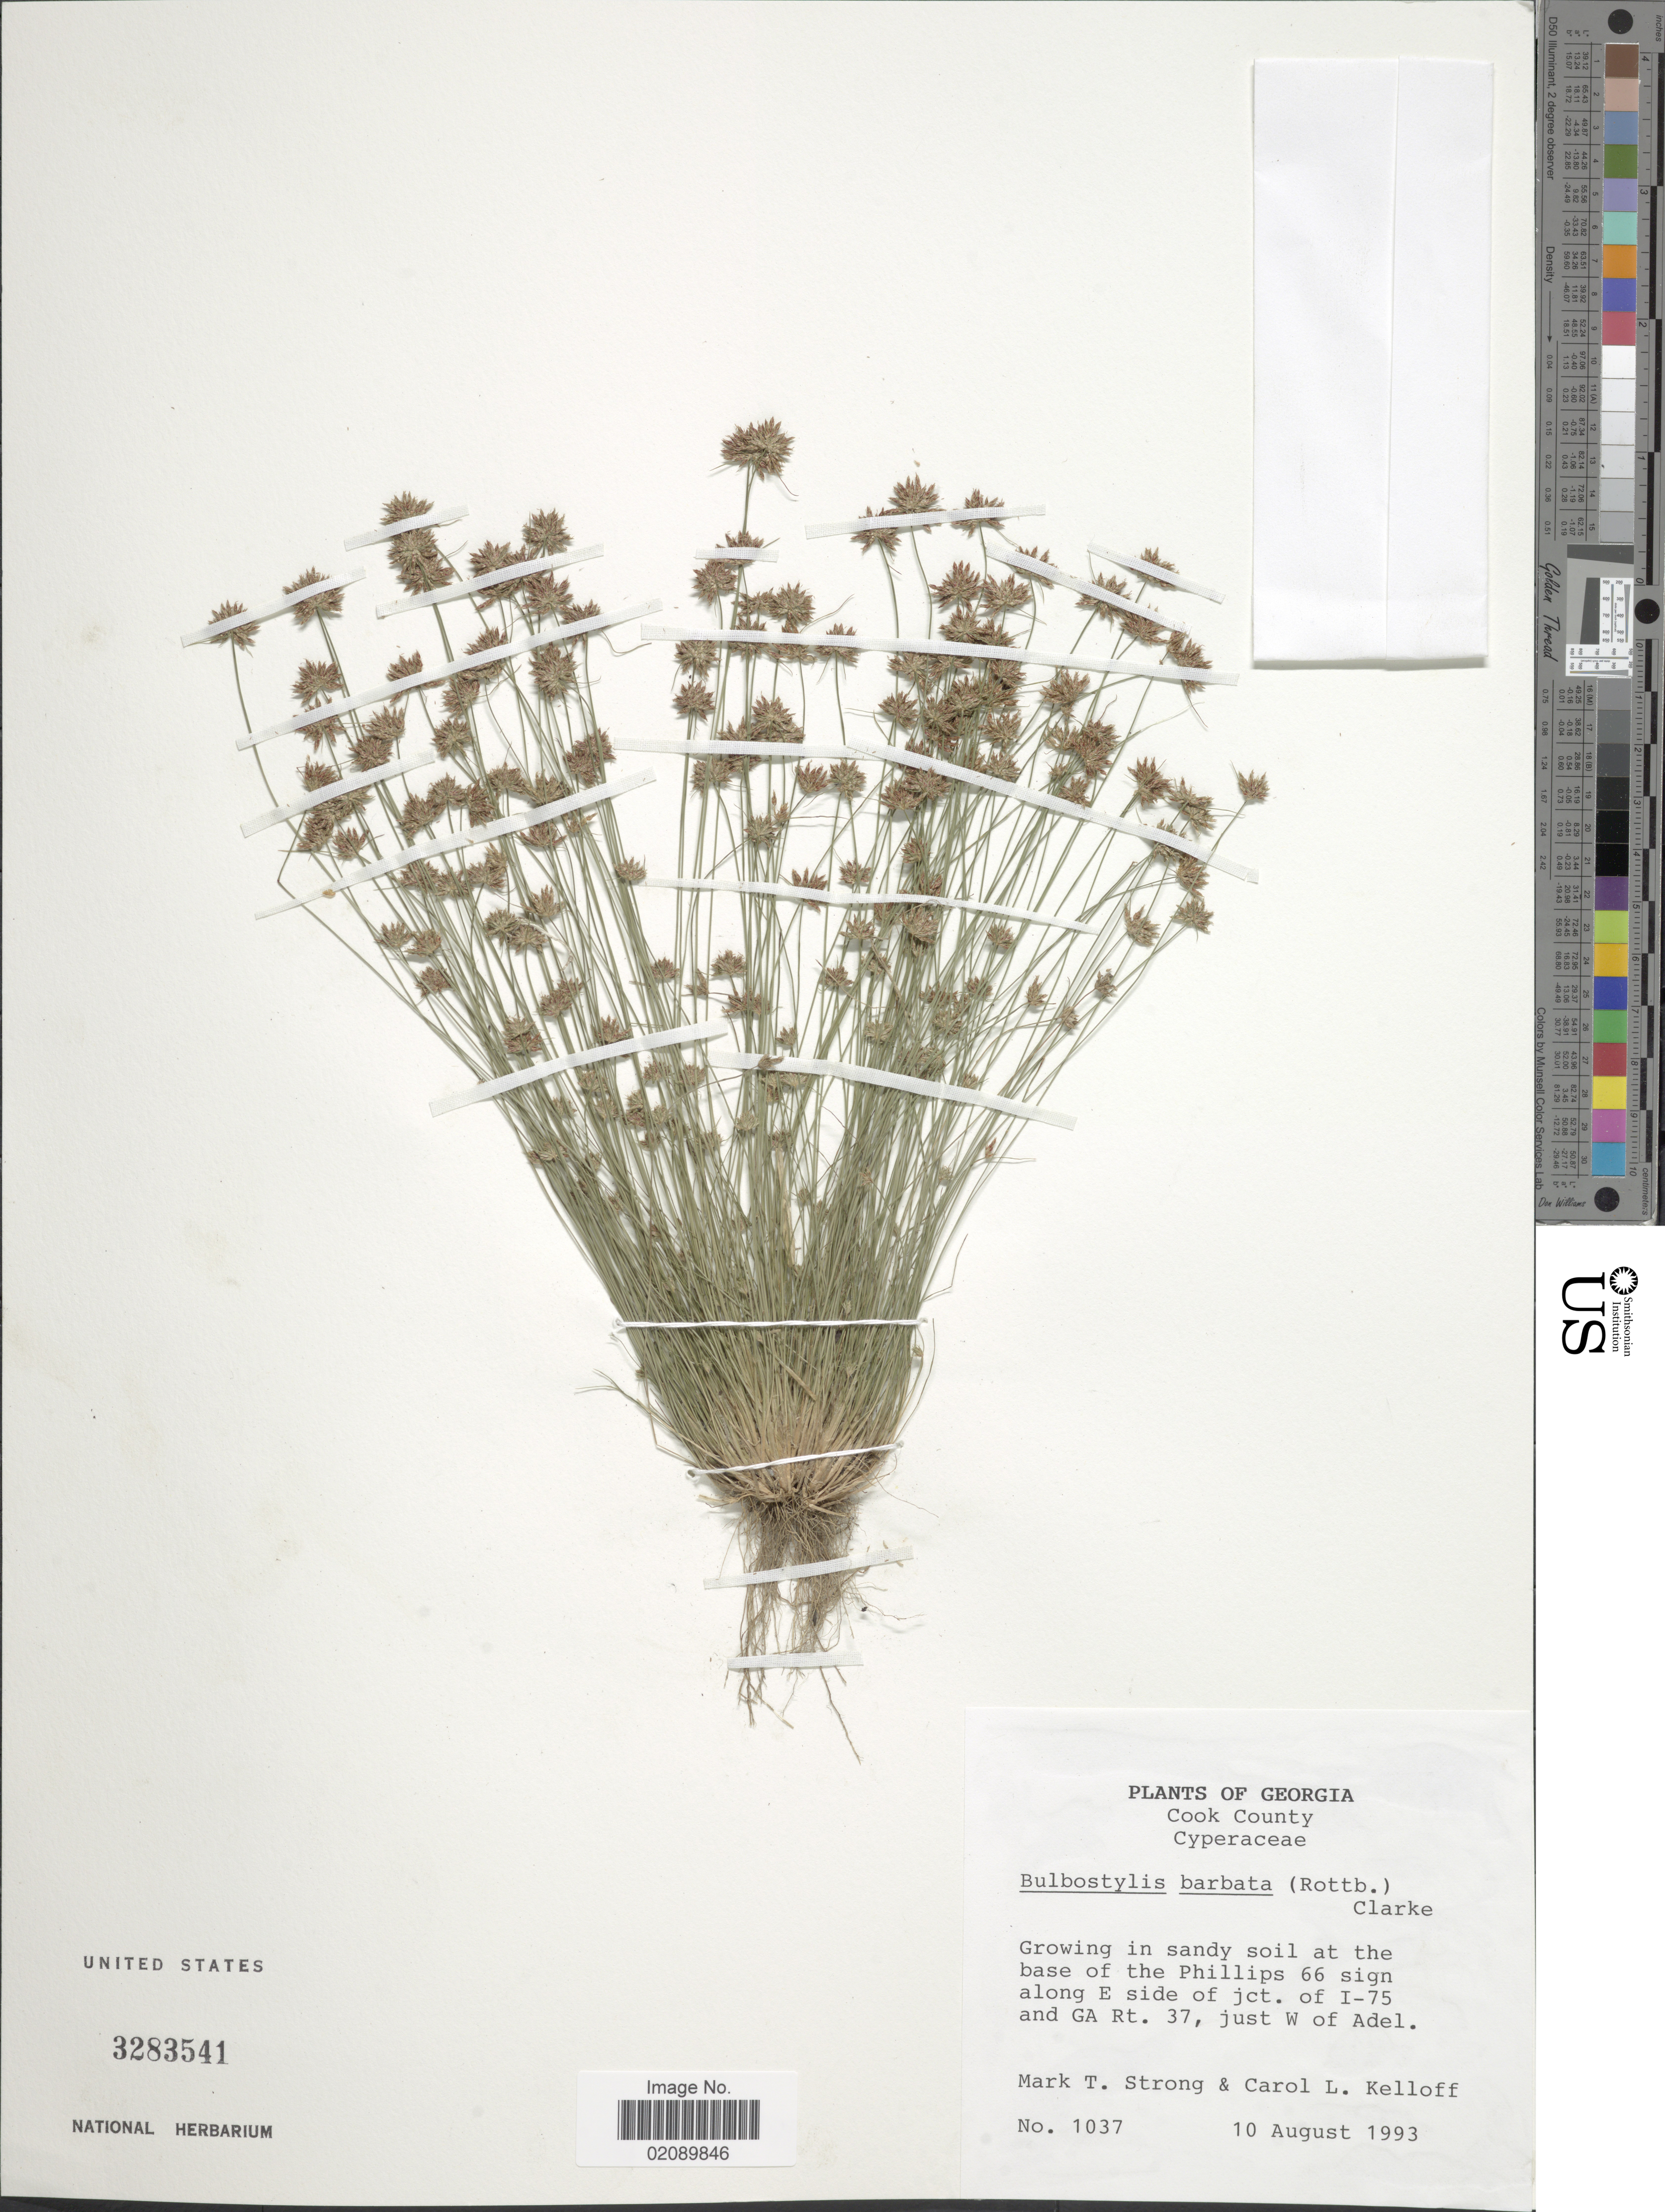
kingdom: Plantae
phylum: Tracheophyta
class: Liliopsida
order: Poales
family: Cyperaceae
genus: Bulbostylis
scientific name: Bulbostylis barbata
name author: (Rottb.) C.B. Clarke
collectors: M. T. Strong & C. L. Kelloff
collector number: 1037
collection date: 1993-08-10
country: United States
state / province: Georgia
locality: Cook County. Growing in sandy soil at the base of the Phillips 66 sign along E side of jct. of I-75 and GA Rt. 37, just W of Adel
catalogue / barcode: US 3283541